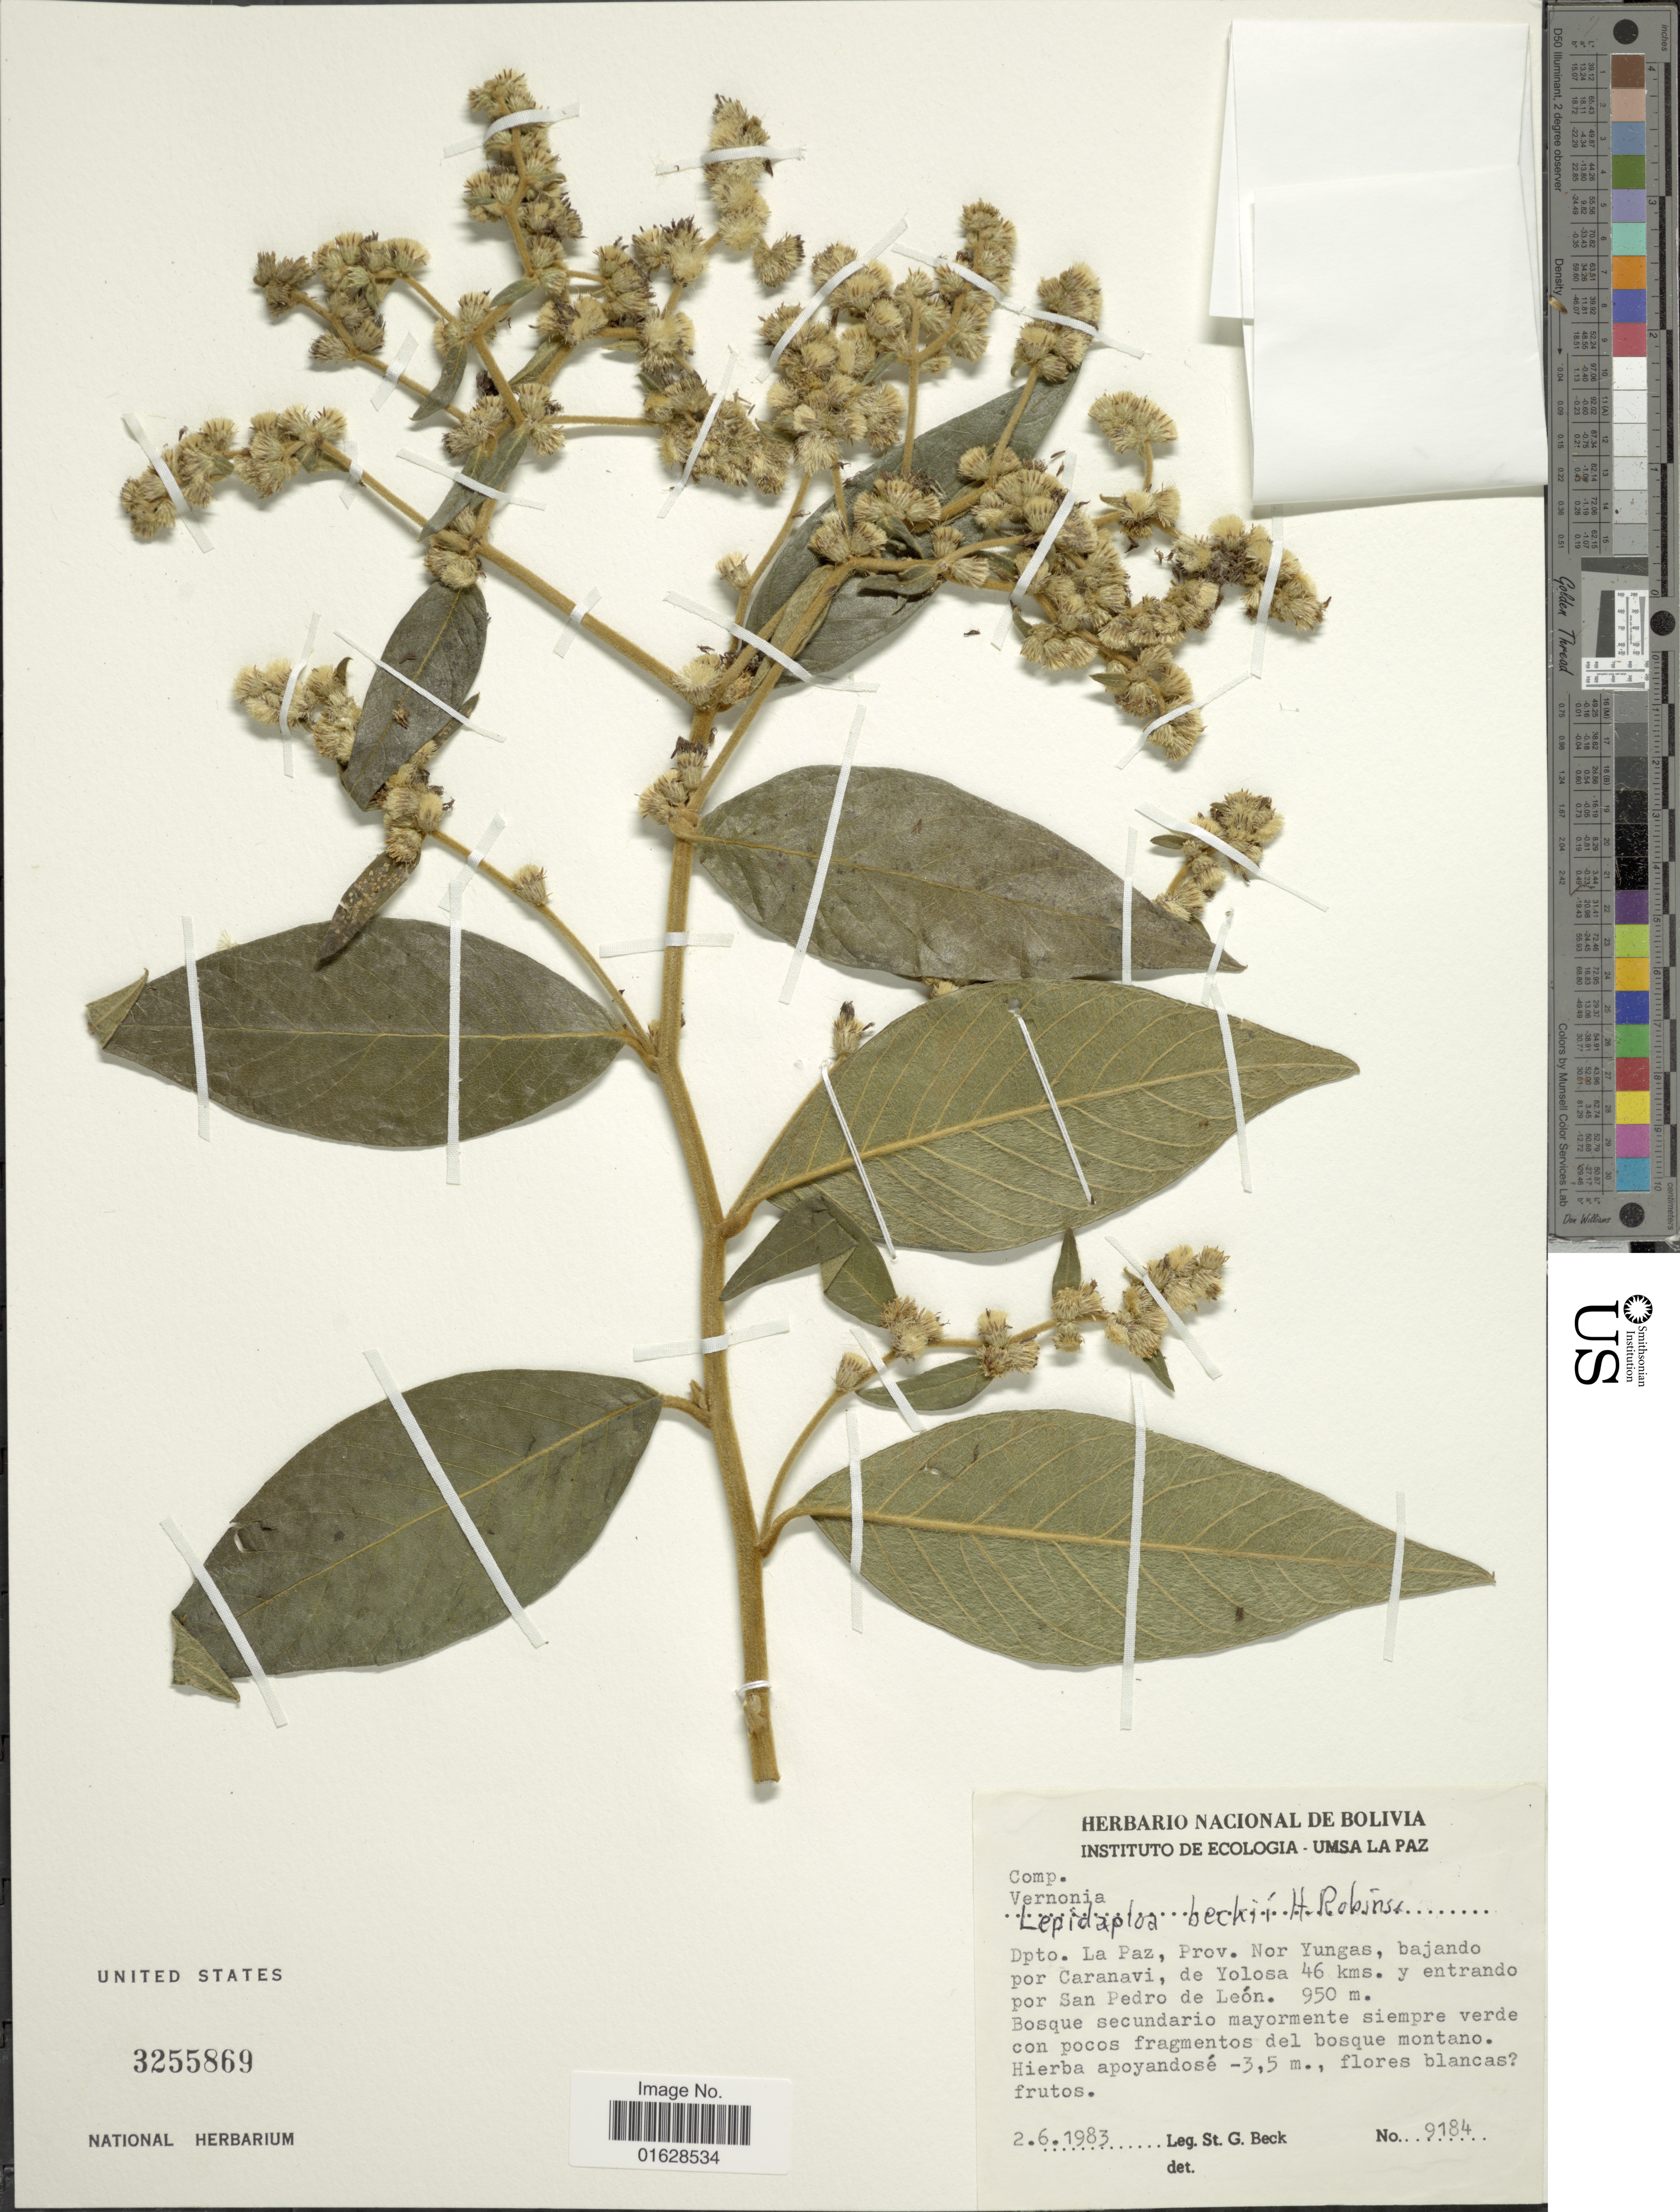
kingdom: Plantae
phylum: Tracheophyta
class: Magnoliopsida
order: Asterales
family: Asteraceae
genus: Lepidaploa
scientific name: Lepidaploa beckii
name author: H. Rob.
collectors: S. G. Beck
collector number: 9184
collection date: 1983-06-02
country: Bolivia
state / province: La Paz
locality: Bolivia. Dpto. La Paz, Prov. Nor Yungas, bajando por Caranavi, de Yolosa 46 kms. y entrando por San Pedro de Leon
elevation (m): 950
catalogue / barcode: US 3255869